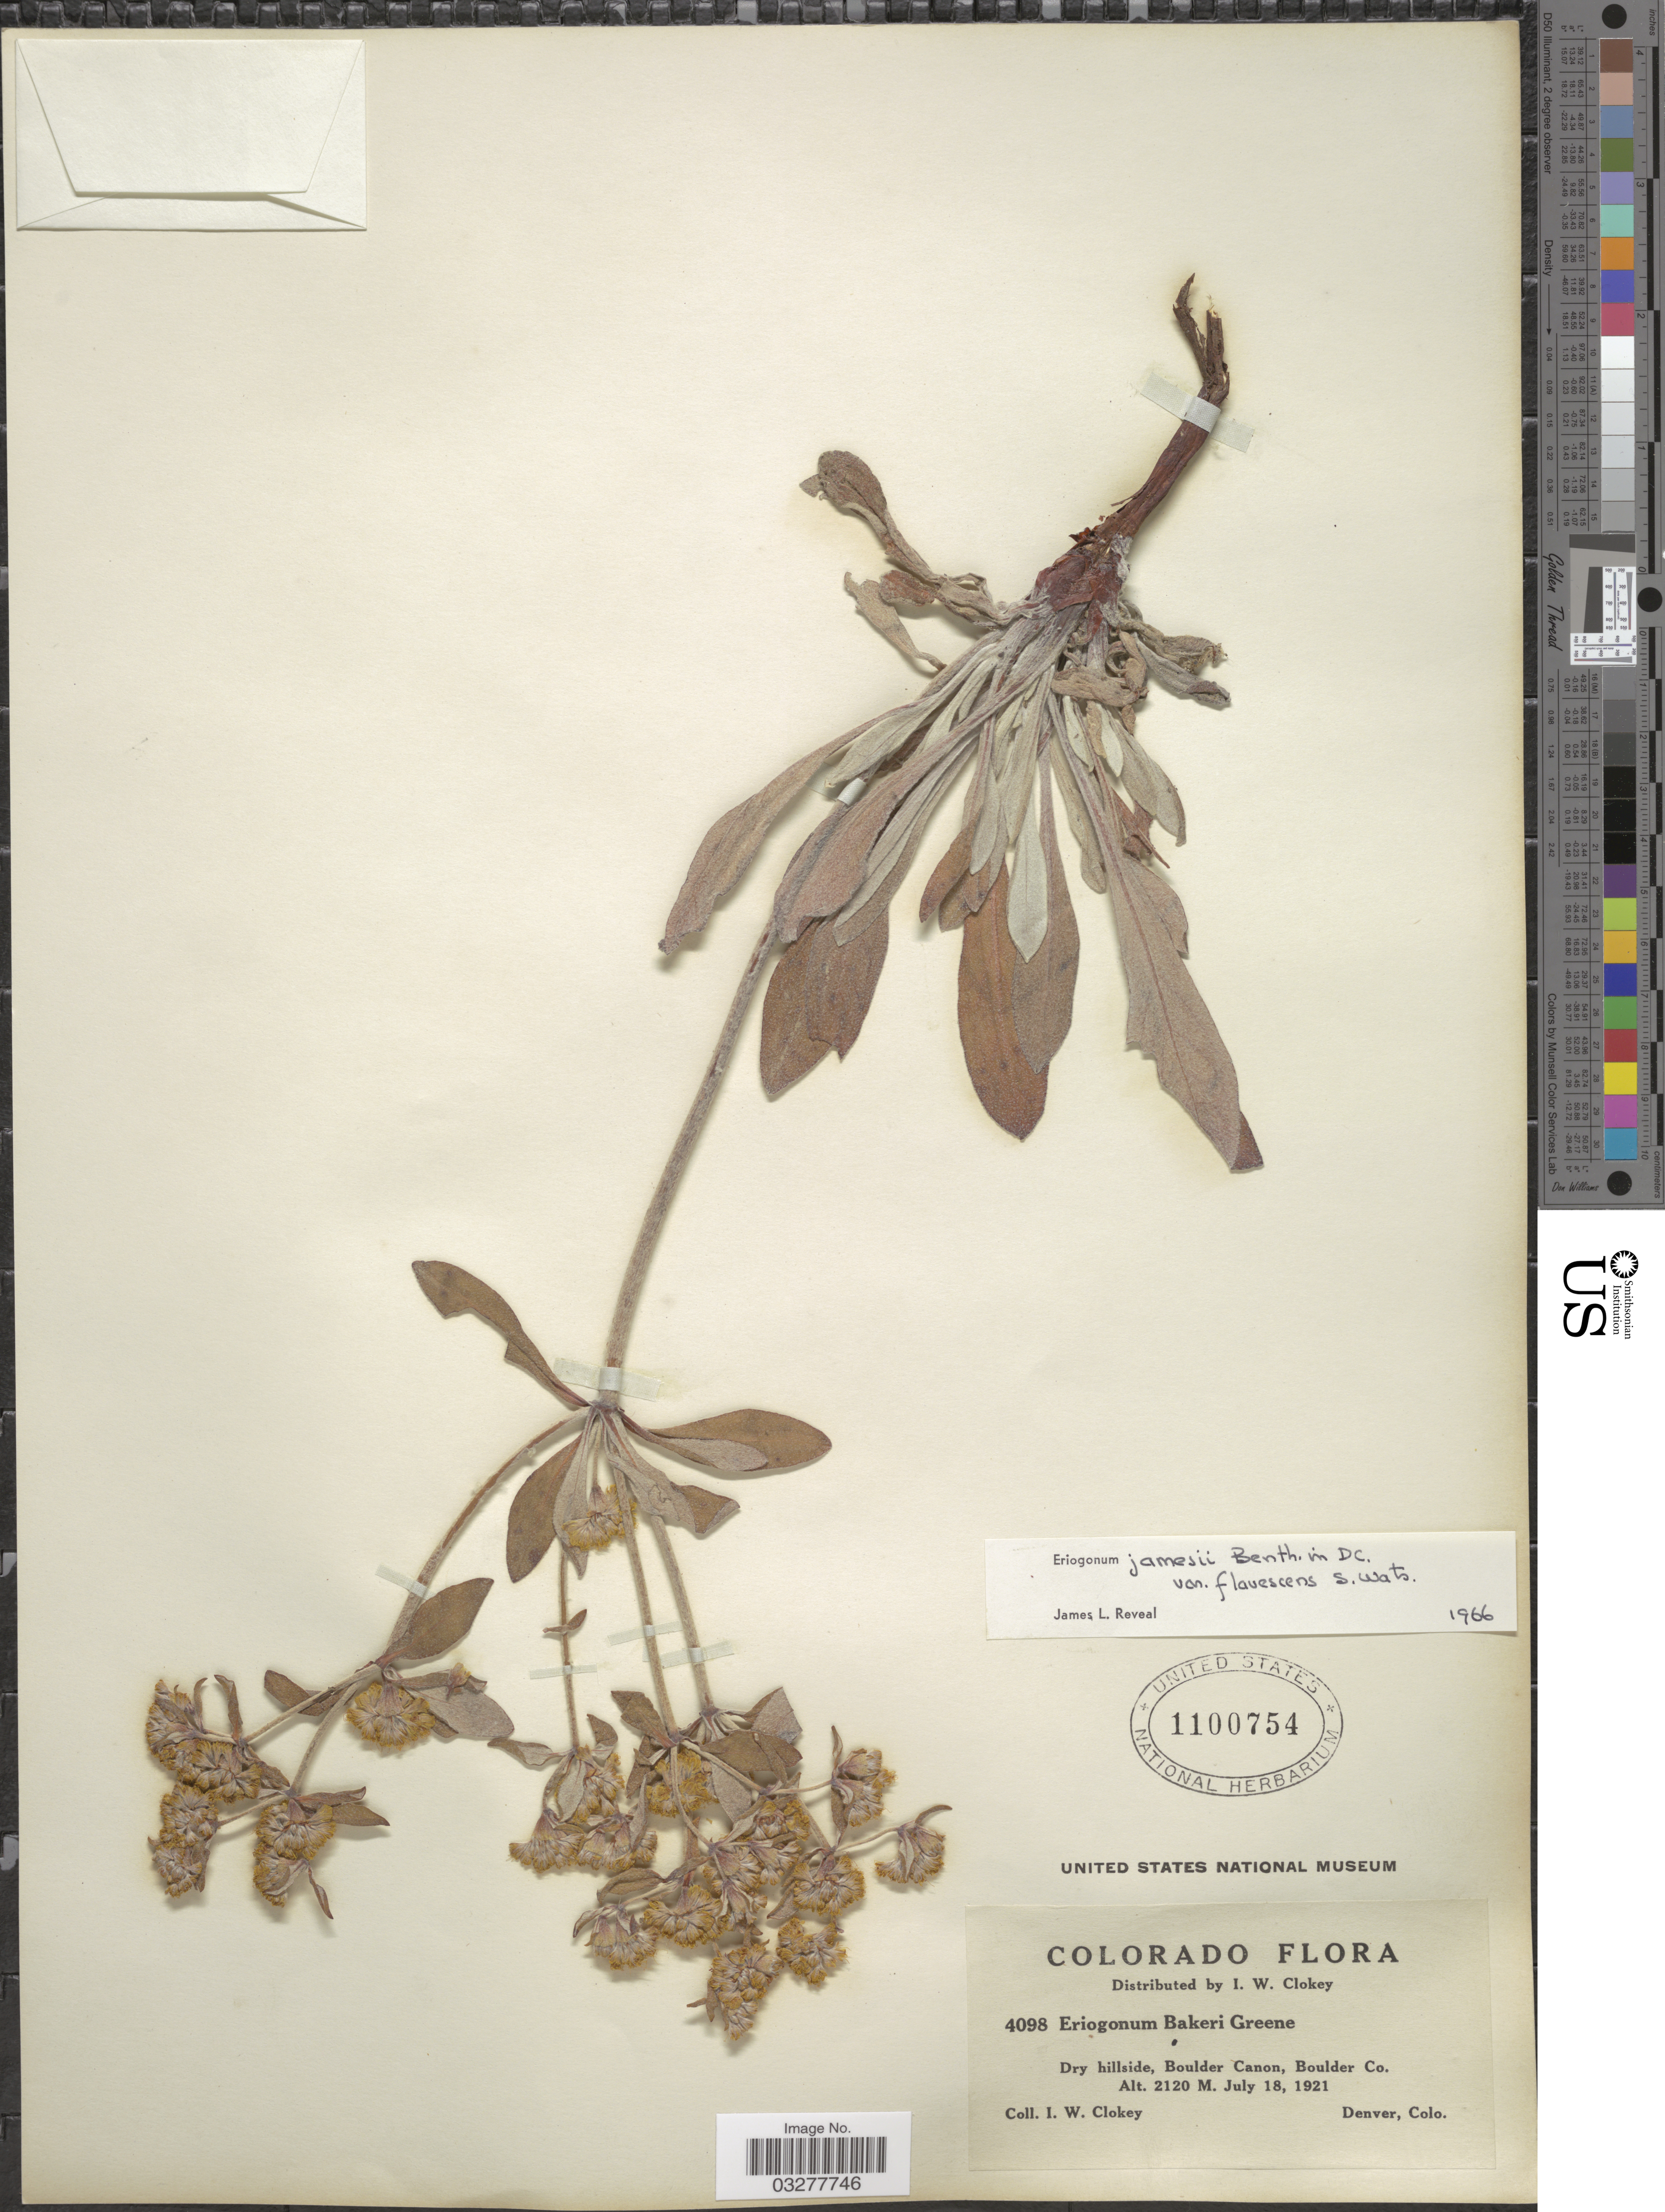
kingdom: Plantae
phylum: Tracheophyta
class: Magnoliopsida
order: Caryophyllales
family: Polygonaceae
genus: Eriogonum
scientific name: Eriogonum jamesii var. flavescens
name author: S. Watson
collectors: I. W. Clokey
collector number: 4098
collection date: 1921-07-18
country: United States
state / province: Colorado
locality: Boulder Canon, Boulder Co.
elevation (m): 2120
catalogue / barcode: US 1100754